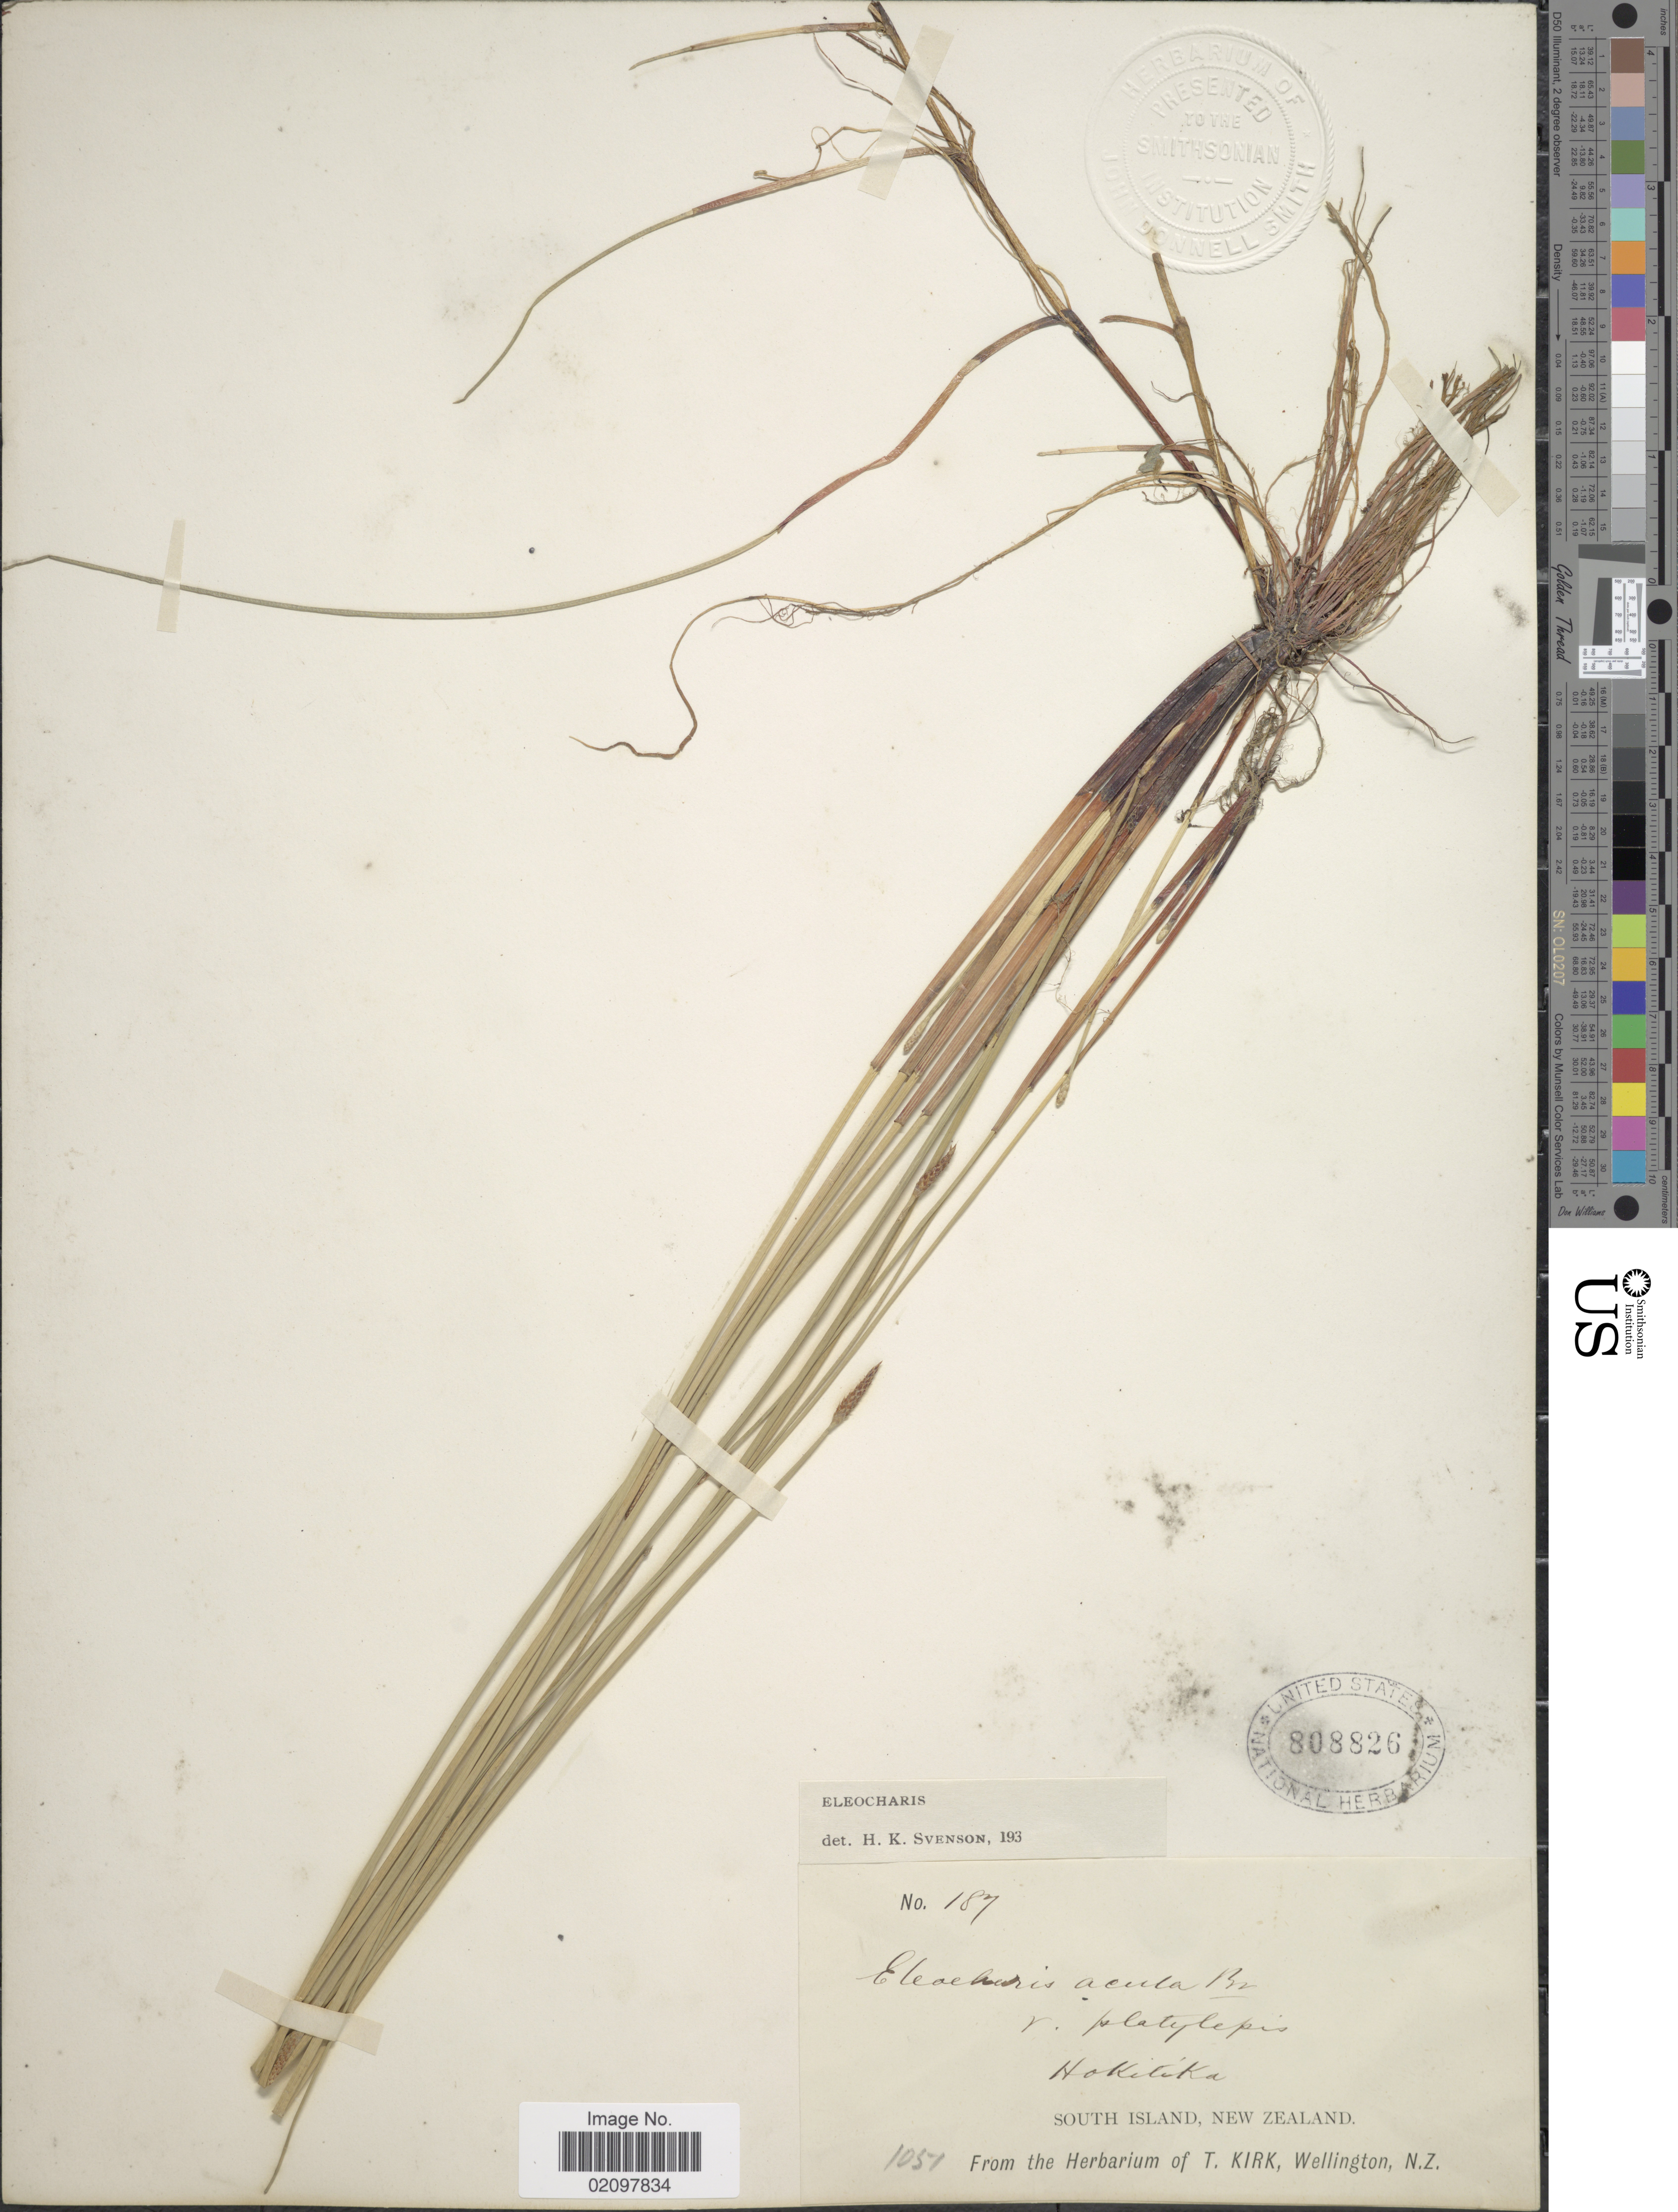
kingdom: Plantae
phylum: Tracheophyta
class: Liliopsida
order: Poales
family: Cyperaceae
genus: Eleocharis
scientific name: Eleocharis acuta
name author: R. Br.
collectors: ex herb. T. Kirk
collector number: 187/1051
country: New Zealand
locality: Hokitika South Island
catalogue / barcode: US 808826